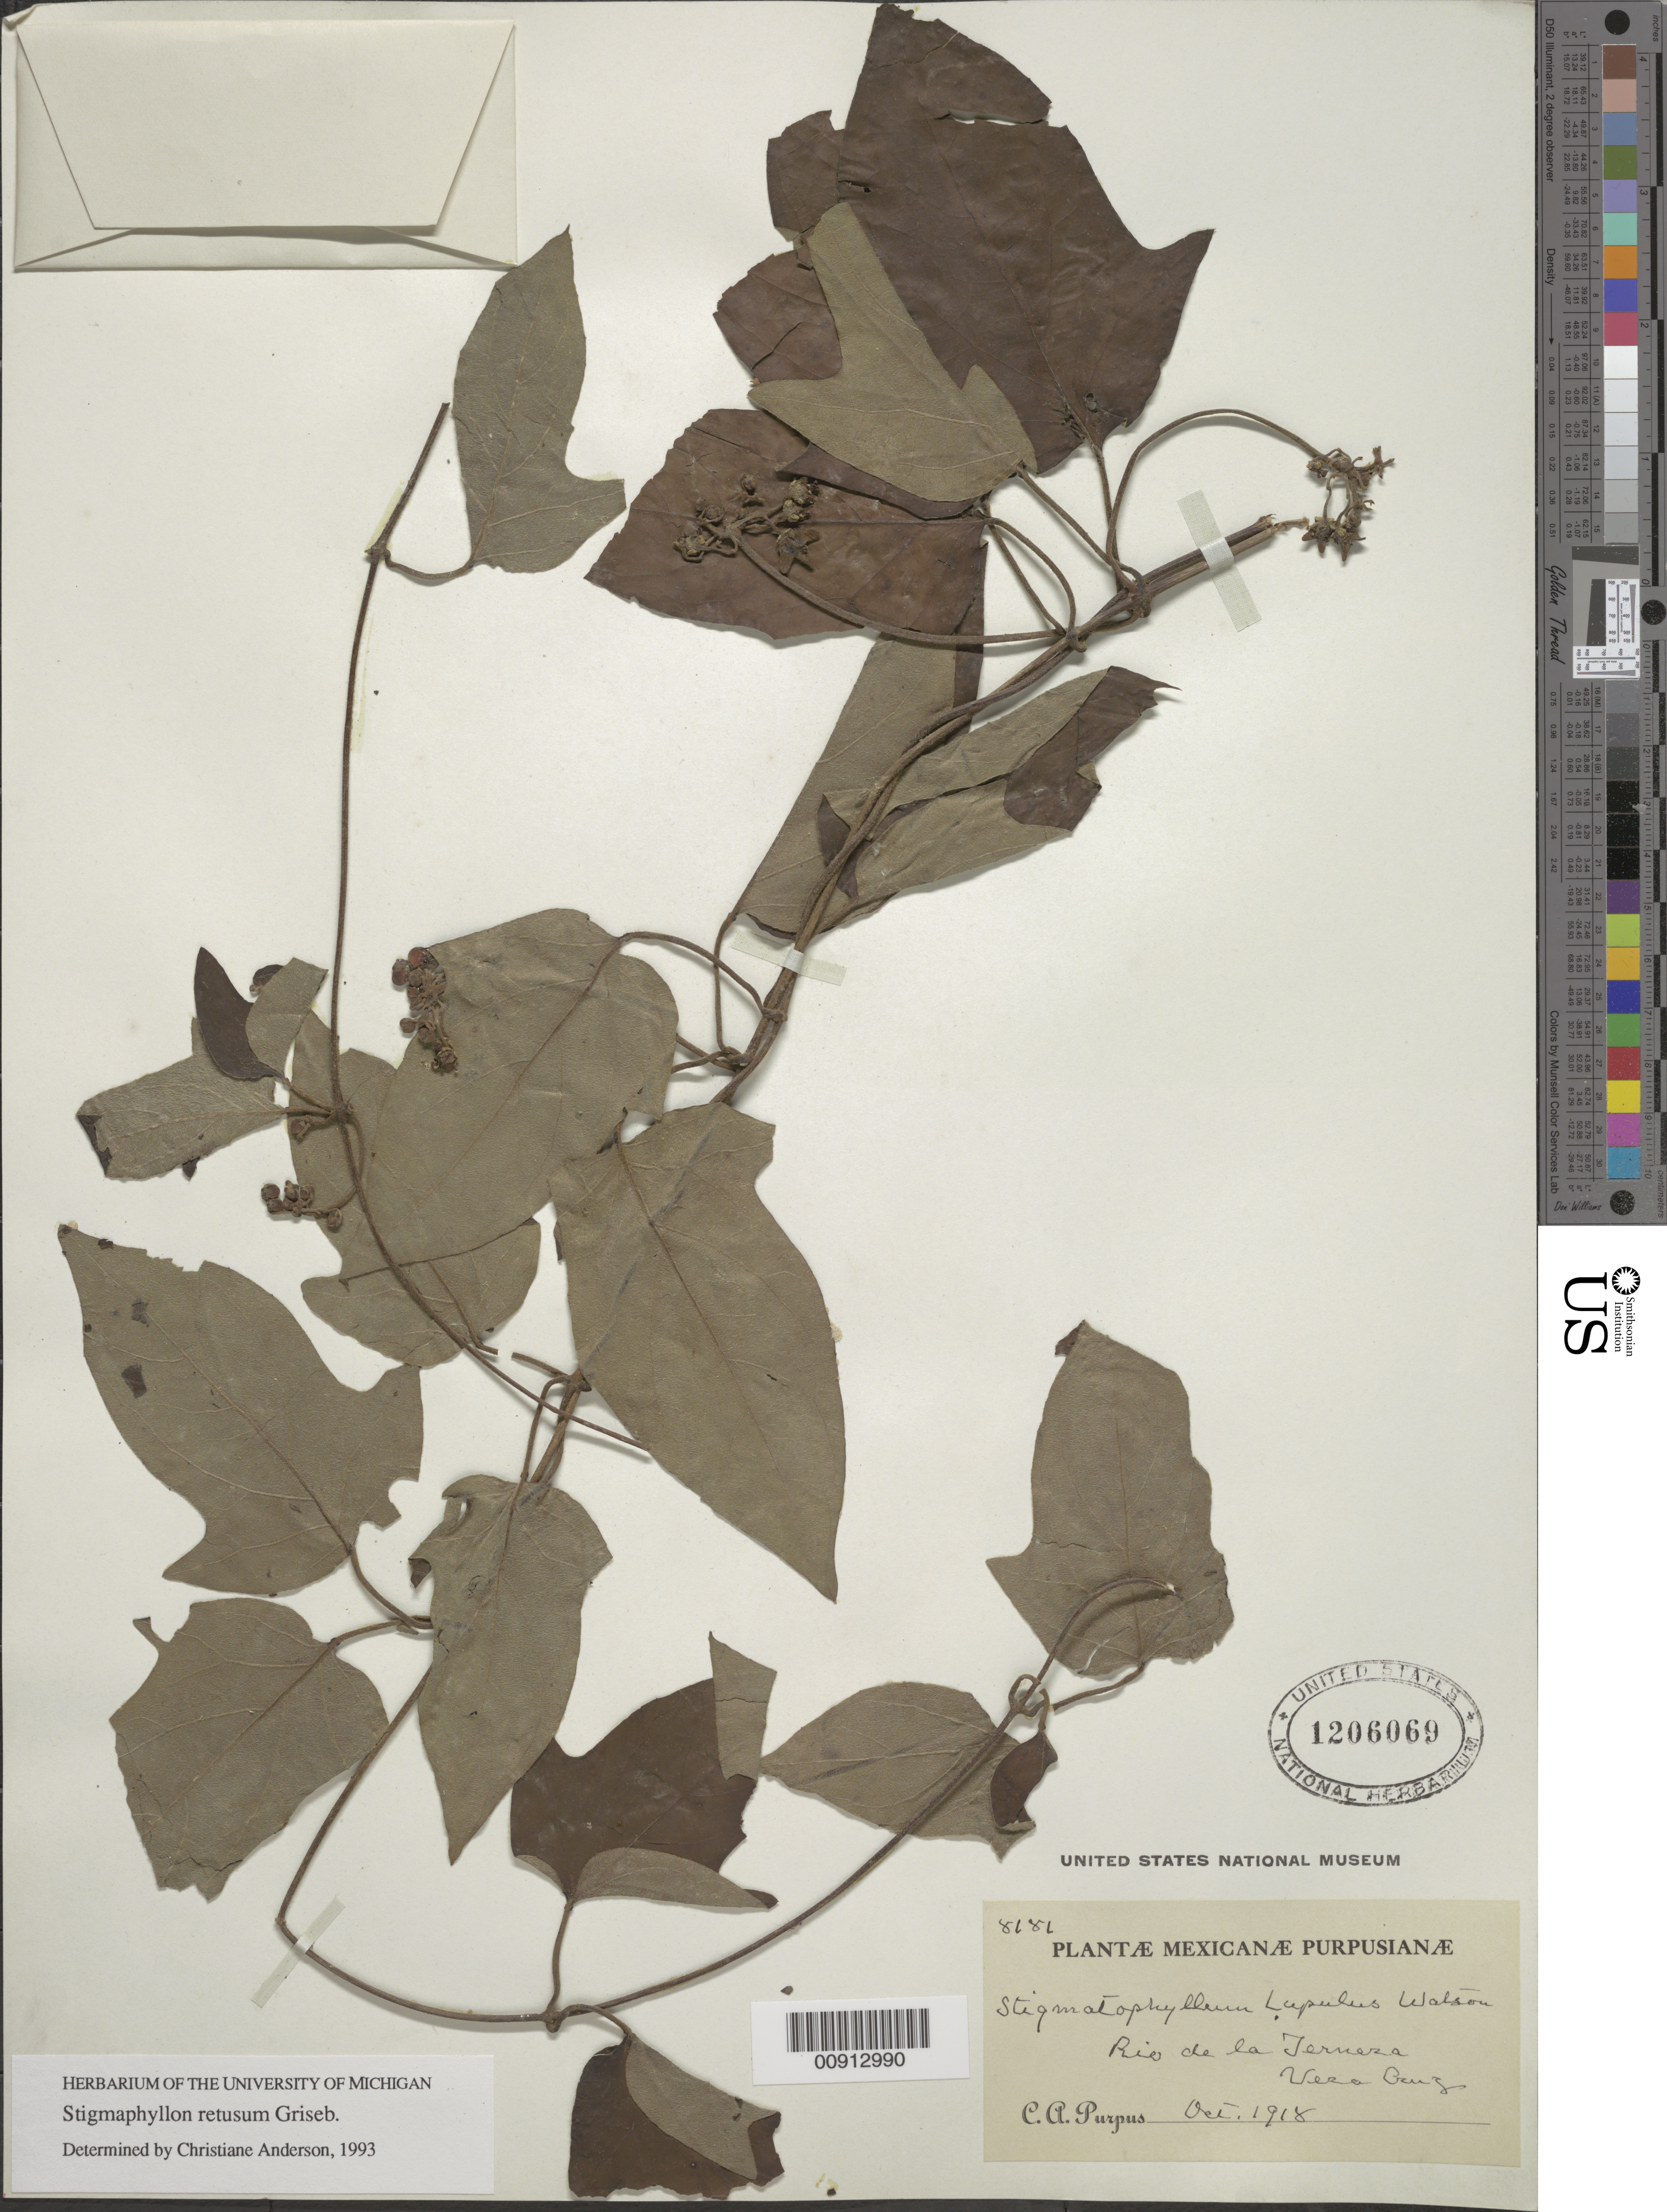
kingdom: Plantae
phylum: Tracheophyta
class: Magnoliopsida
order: Malpighiales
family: Malpighiaceae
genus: Stigmaphyllon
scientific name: Stigmaphyllon retusum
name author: Griseb.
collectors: C. A. Purpus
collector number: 8181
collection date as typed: Oct 1918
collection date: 1918-10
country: Mexico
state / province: Veracruz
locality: Río de la Terneza, Veracruz.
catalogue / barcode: US 1206069